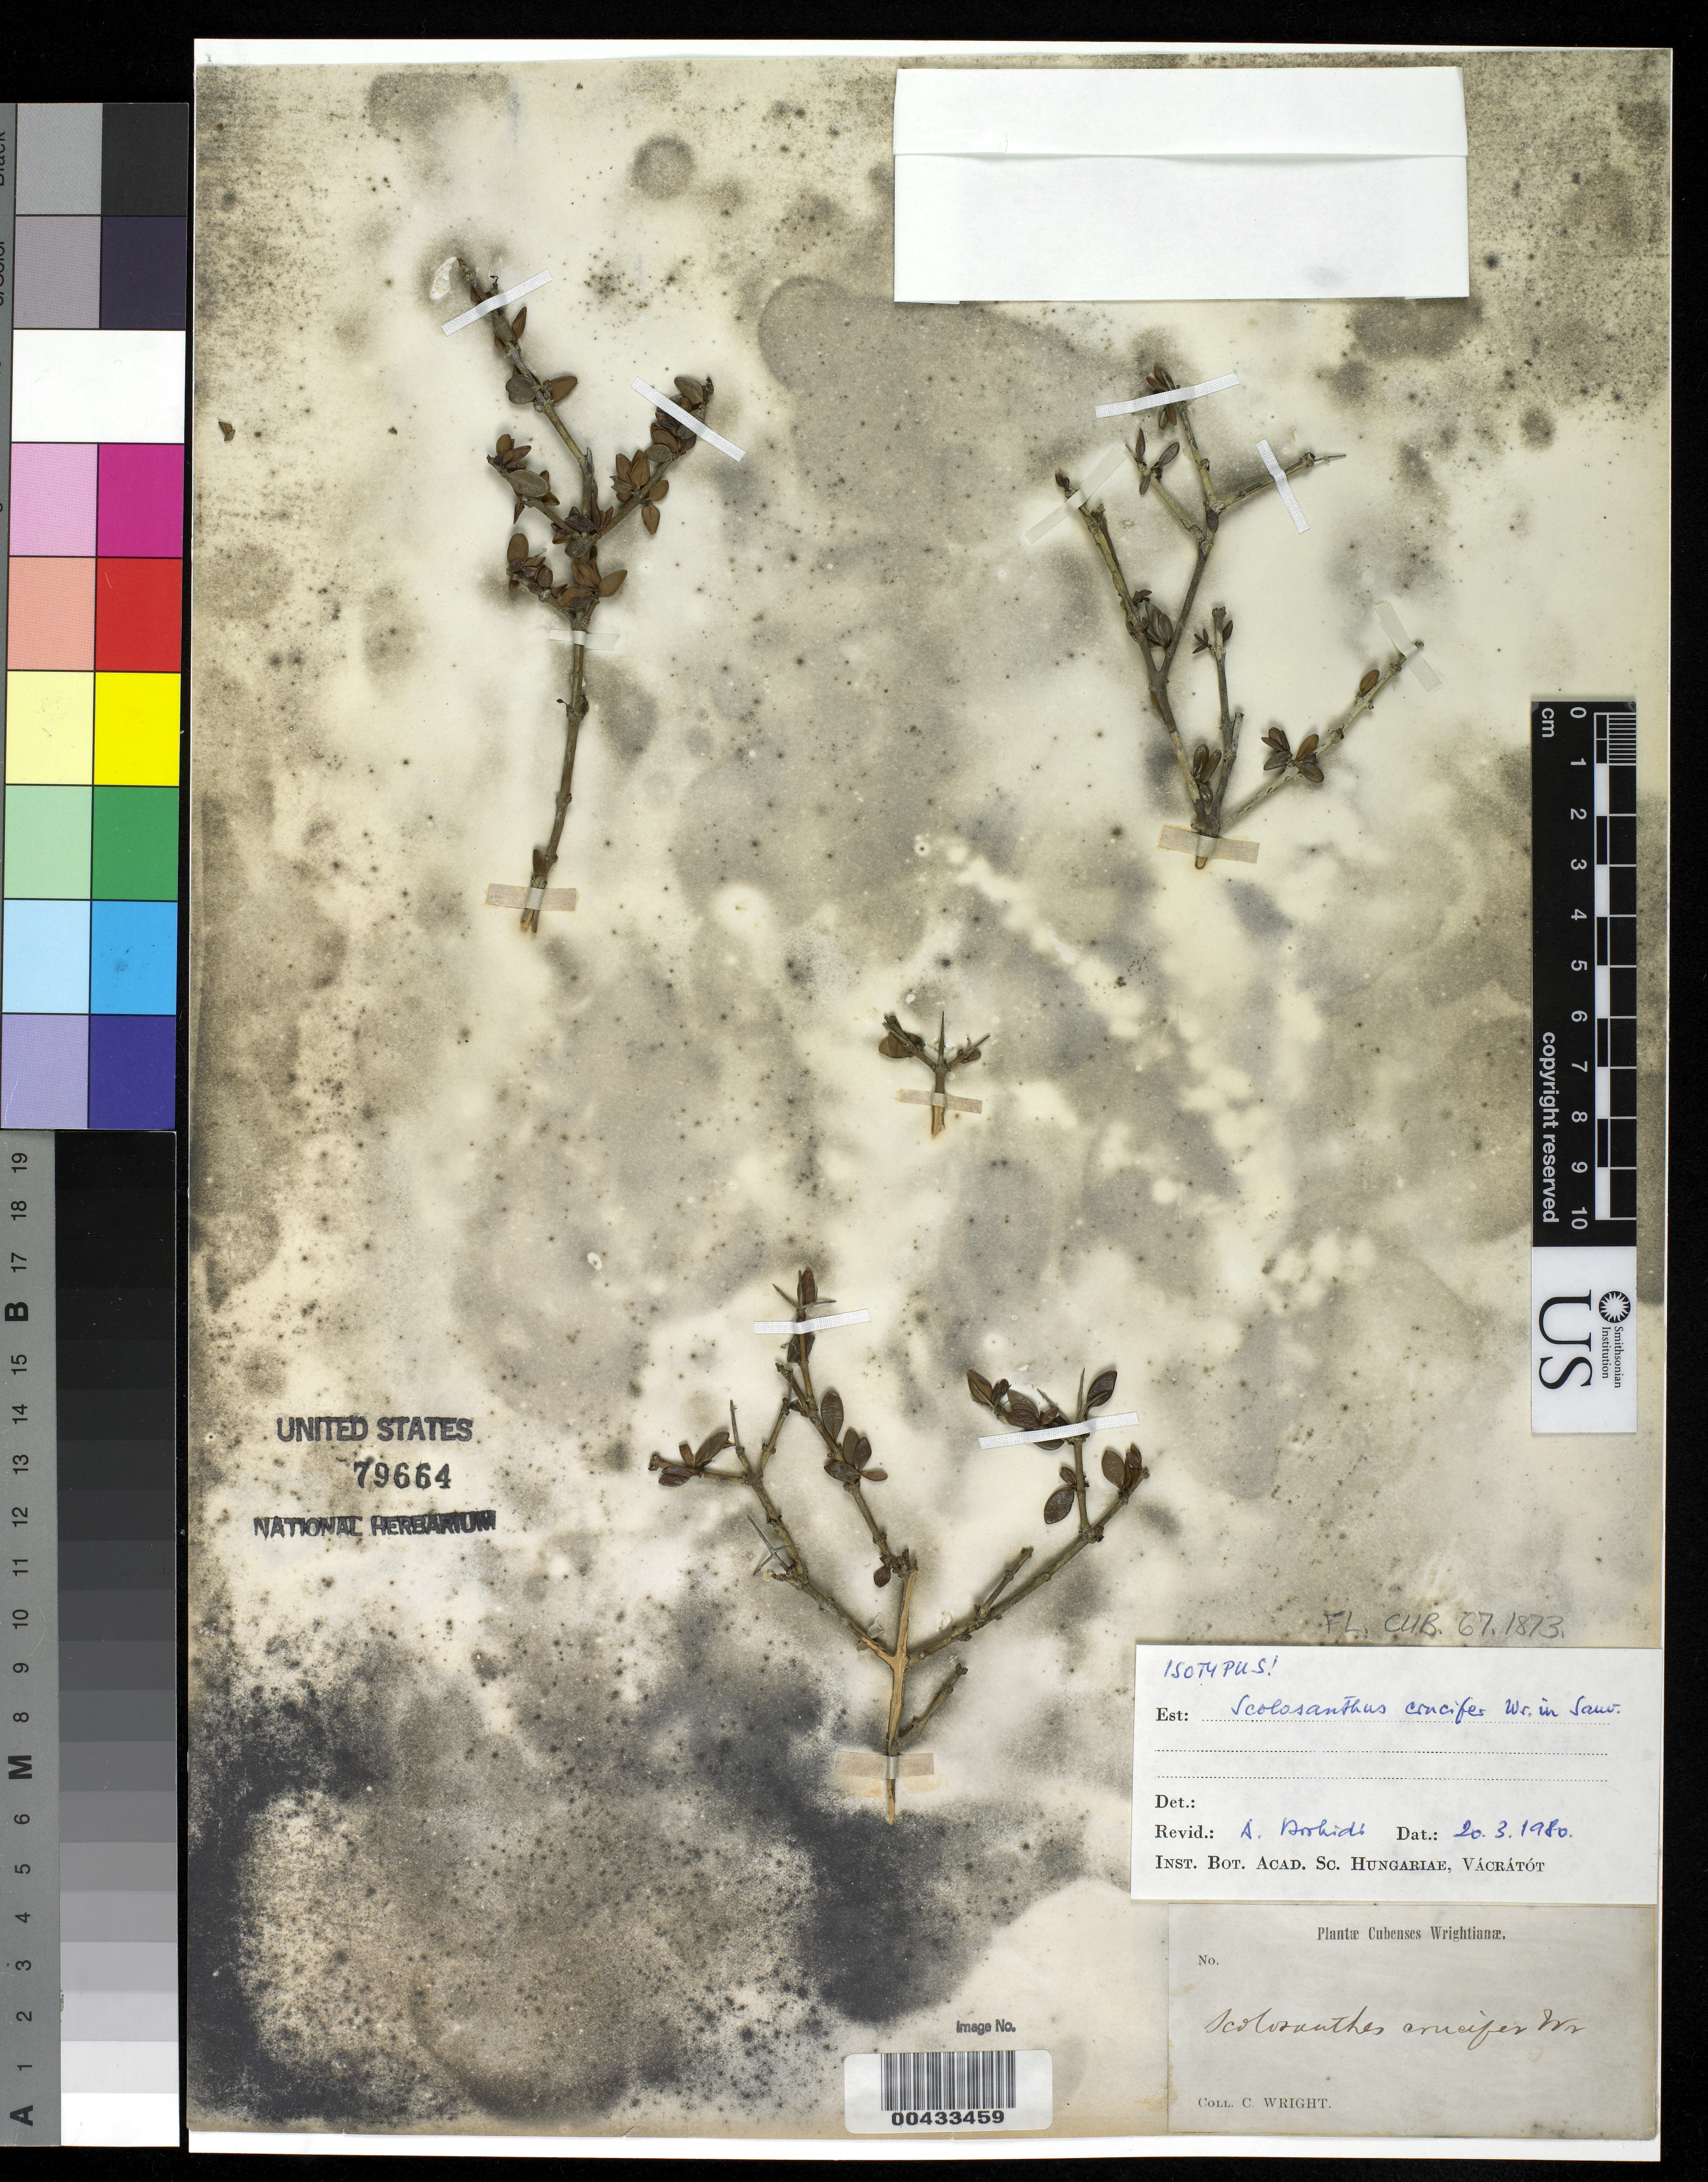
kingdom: Plantae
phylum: Tracheophyta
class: Magnoliopsida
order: Gentianales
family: Rubiaceae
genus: Scolosanthus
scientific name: Scolosanthus crucifer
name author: C. Wright in Sauvalle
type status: Isosyntype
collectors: C. Wright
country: Cuba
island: Greater Antilles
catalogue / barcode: US 79664